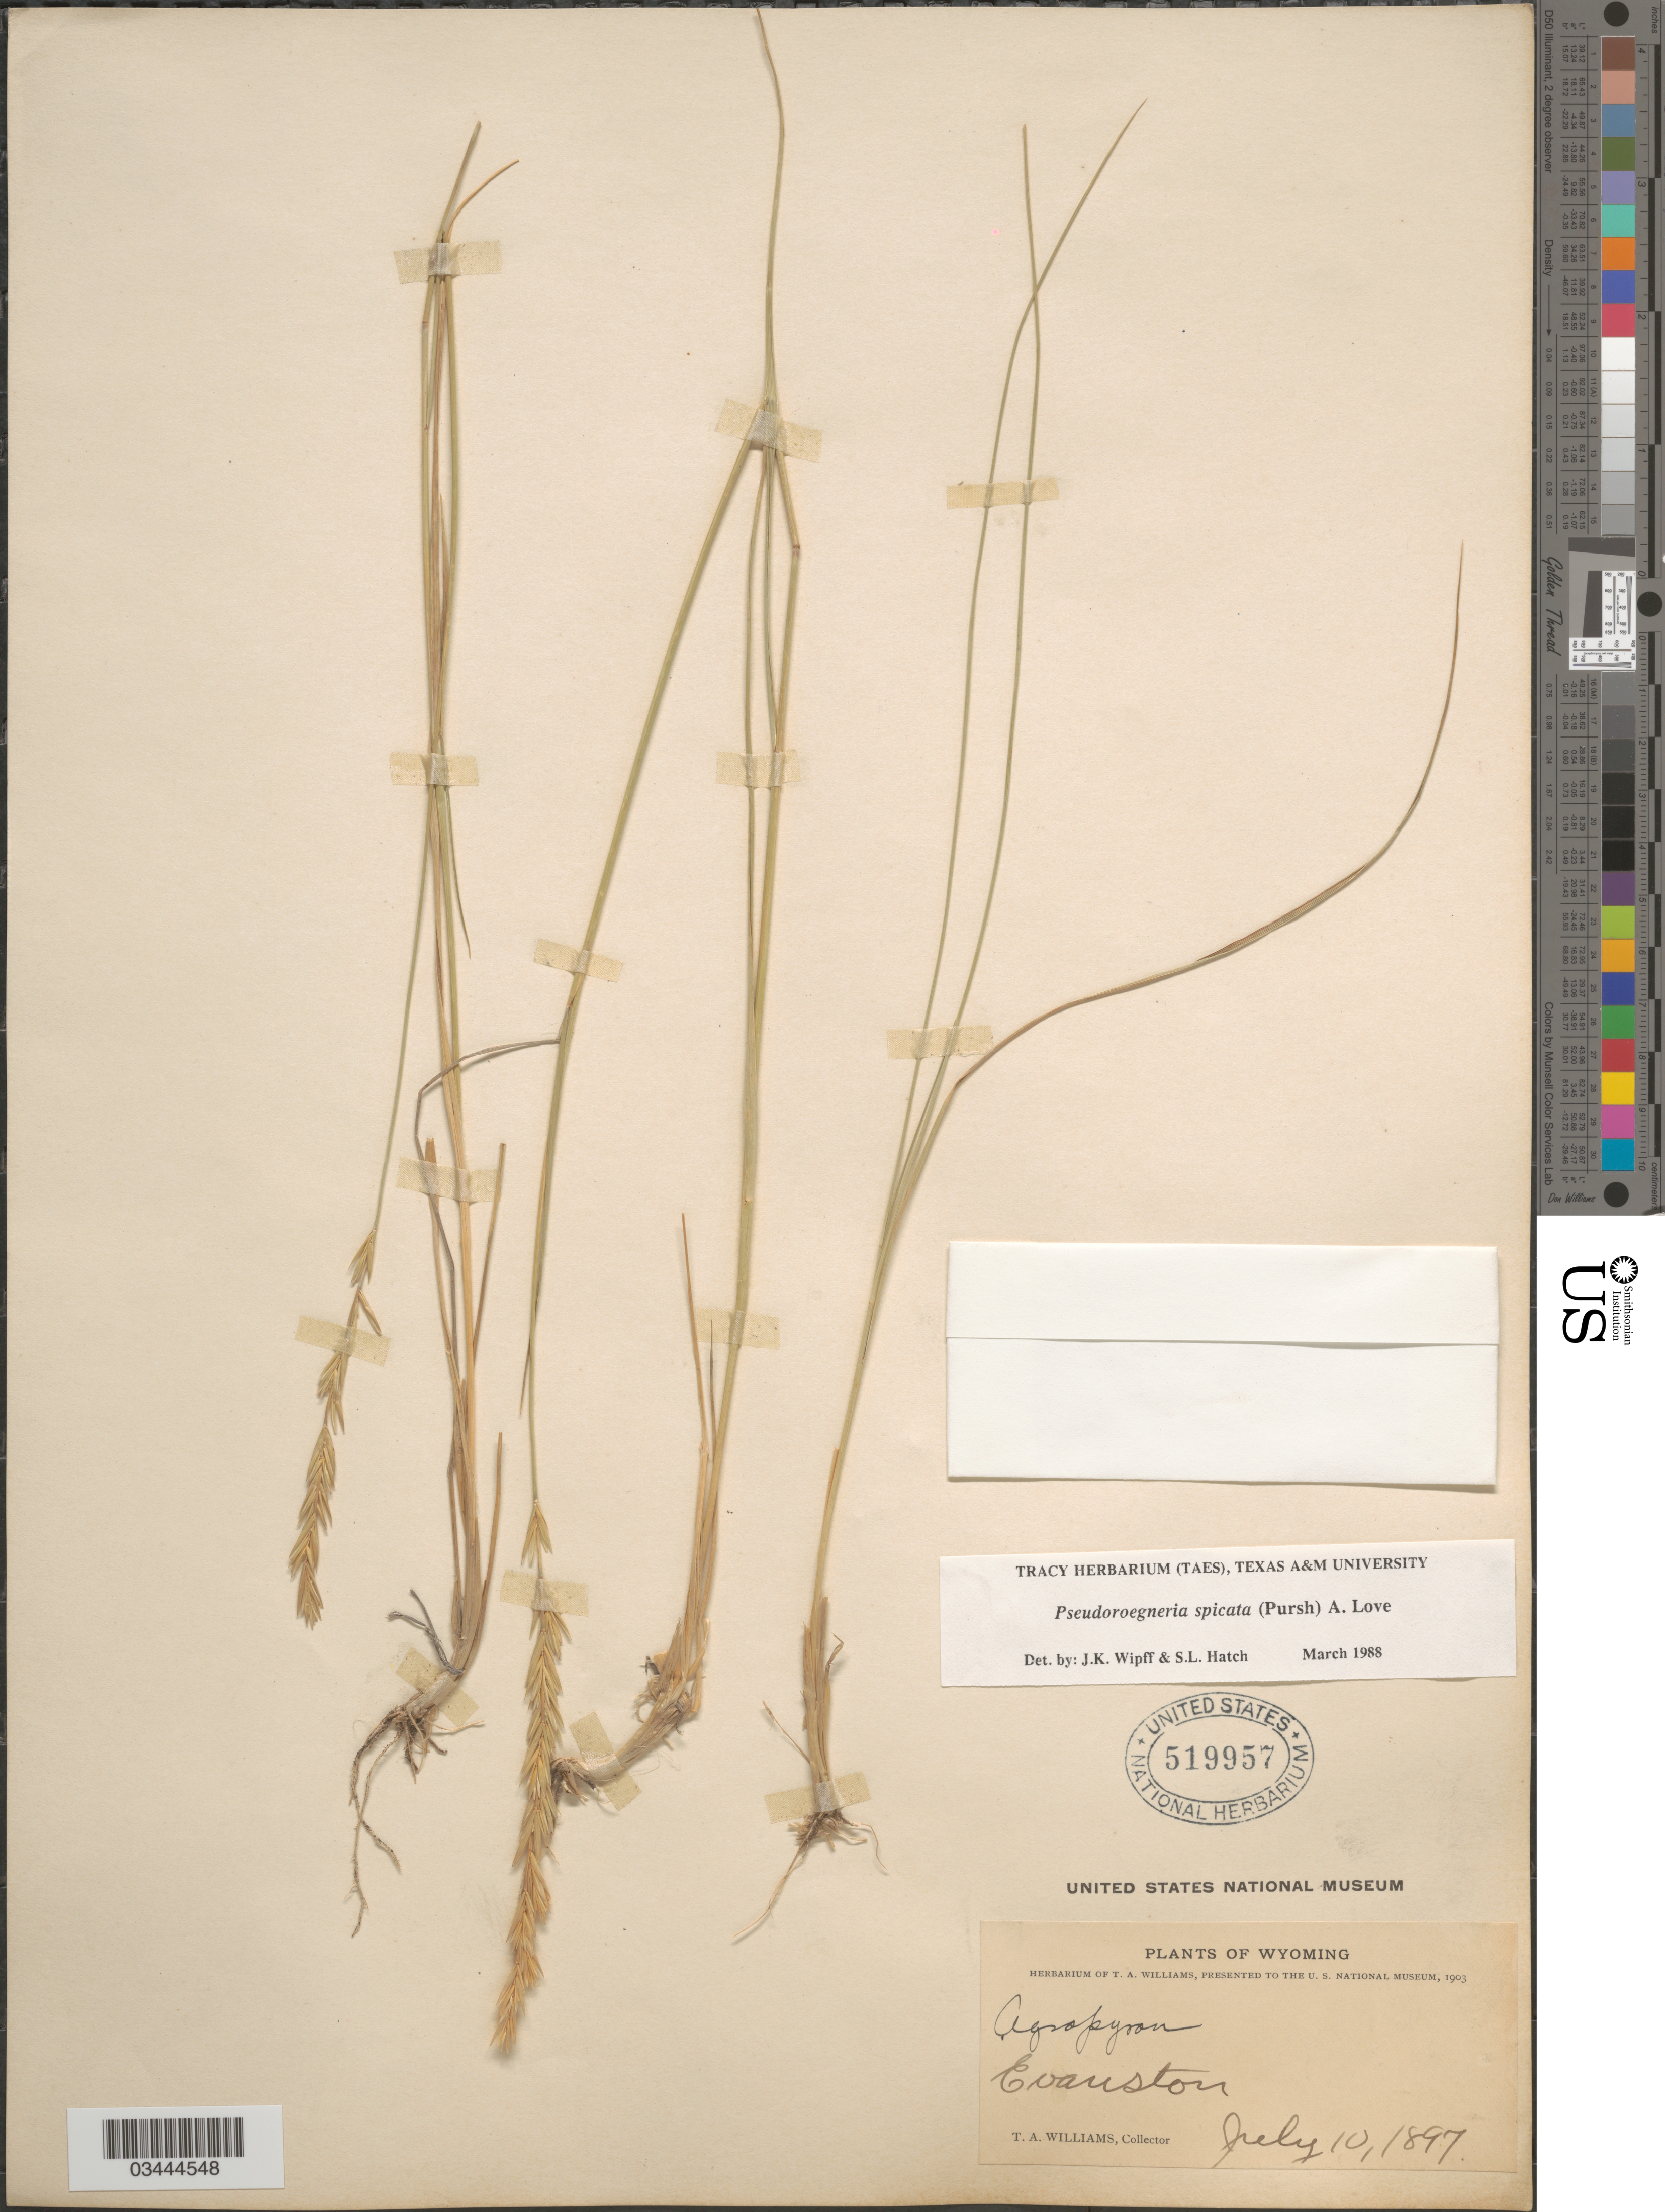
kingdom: Plantae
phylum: Tracheophyta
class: Liliopsida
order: Poales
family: Poaceae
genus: Pseudoroegneria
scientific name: Pseudoroegneria spicata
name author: (Pursh) Á. Löve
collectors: T. Williams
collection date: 1897-07-10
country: United States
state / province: Wyoming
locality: Evanston.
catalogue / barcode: US 519957